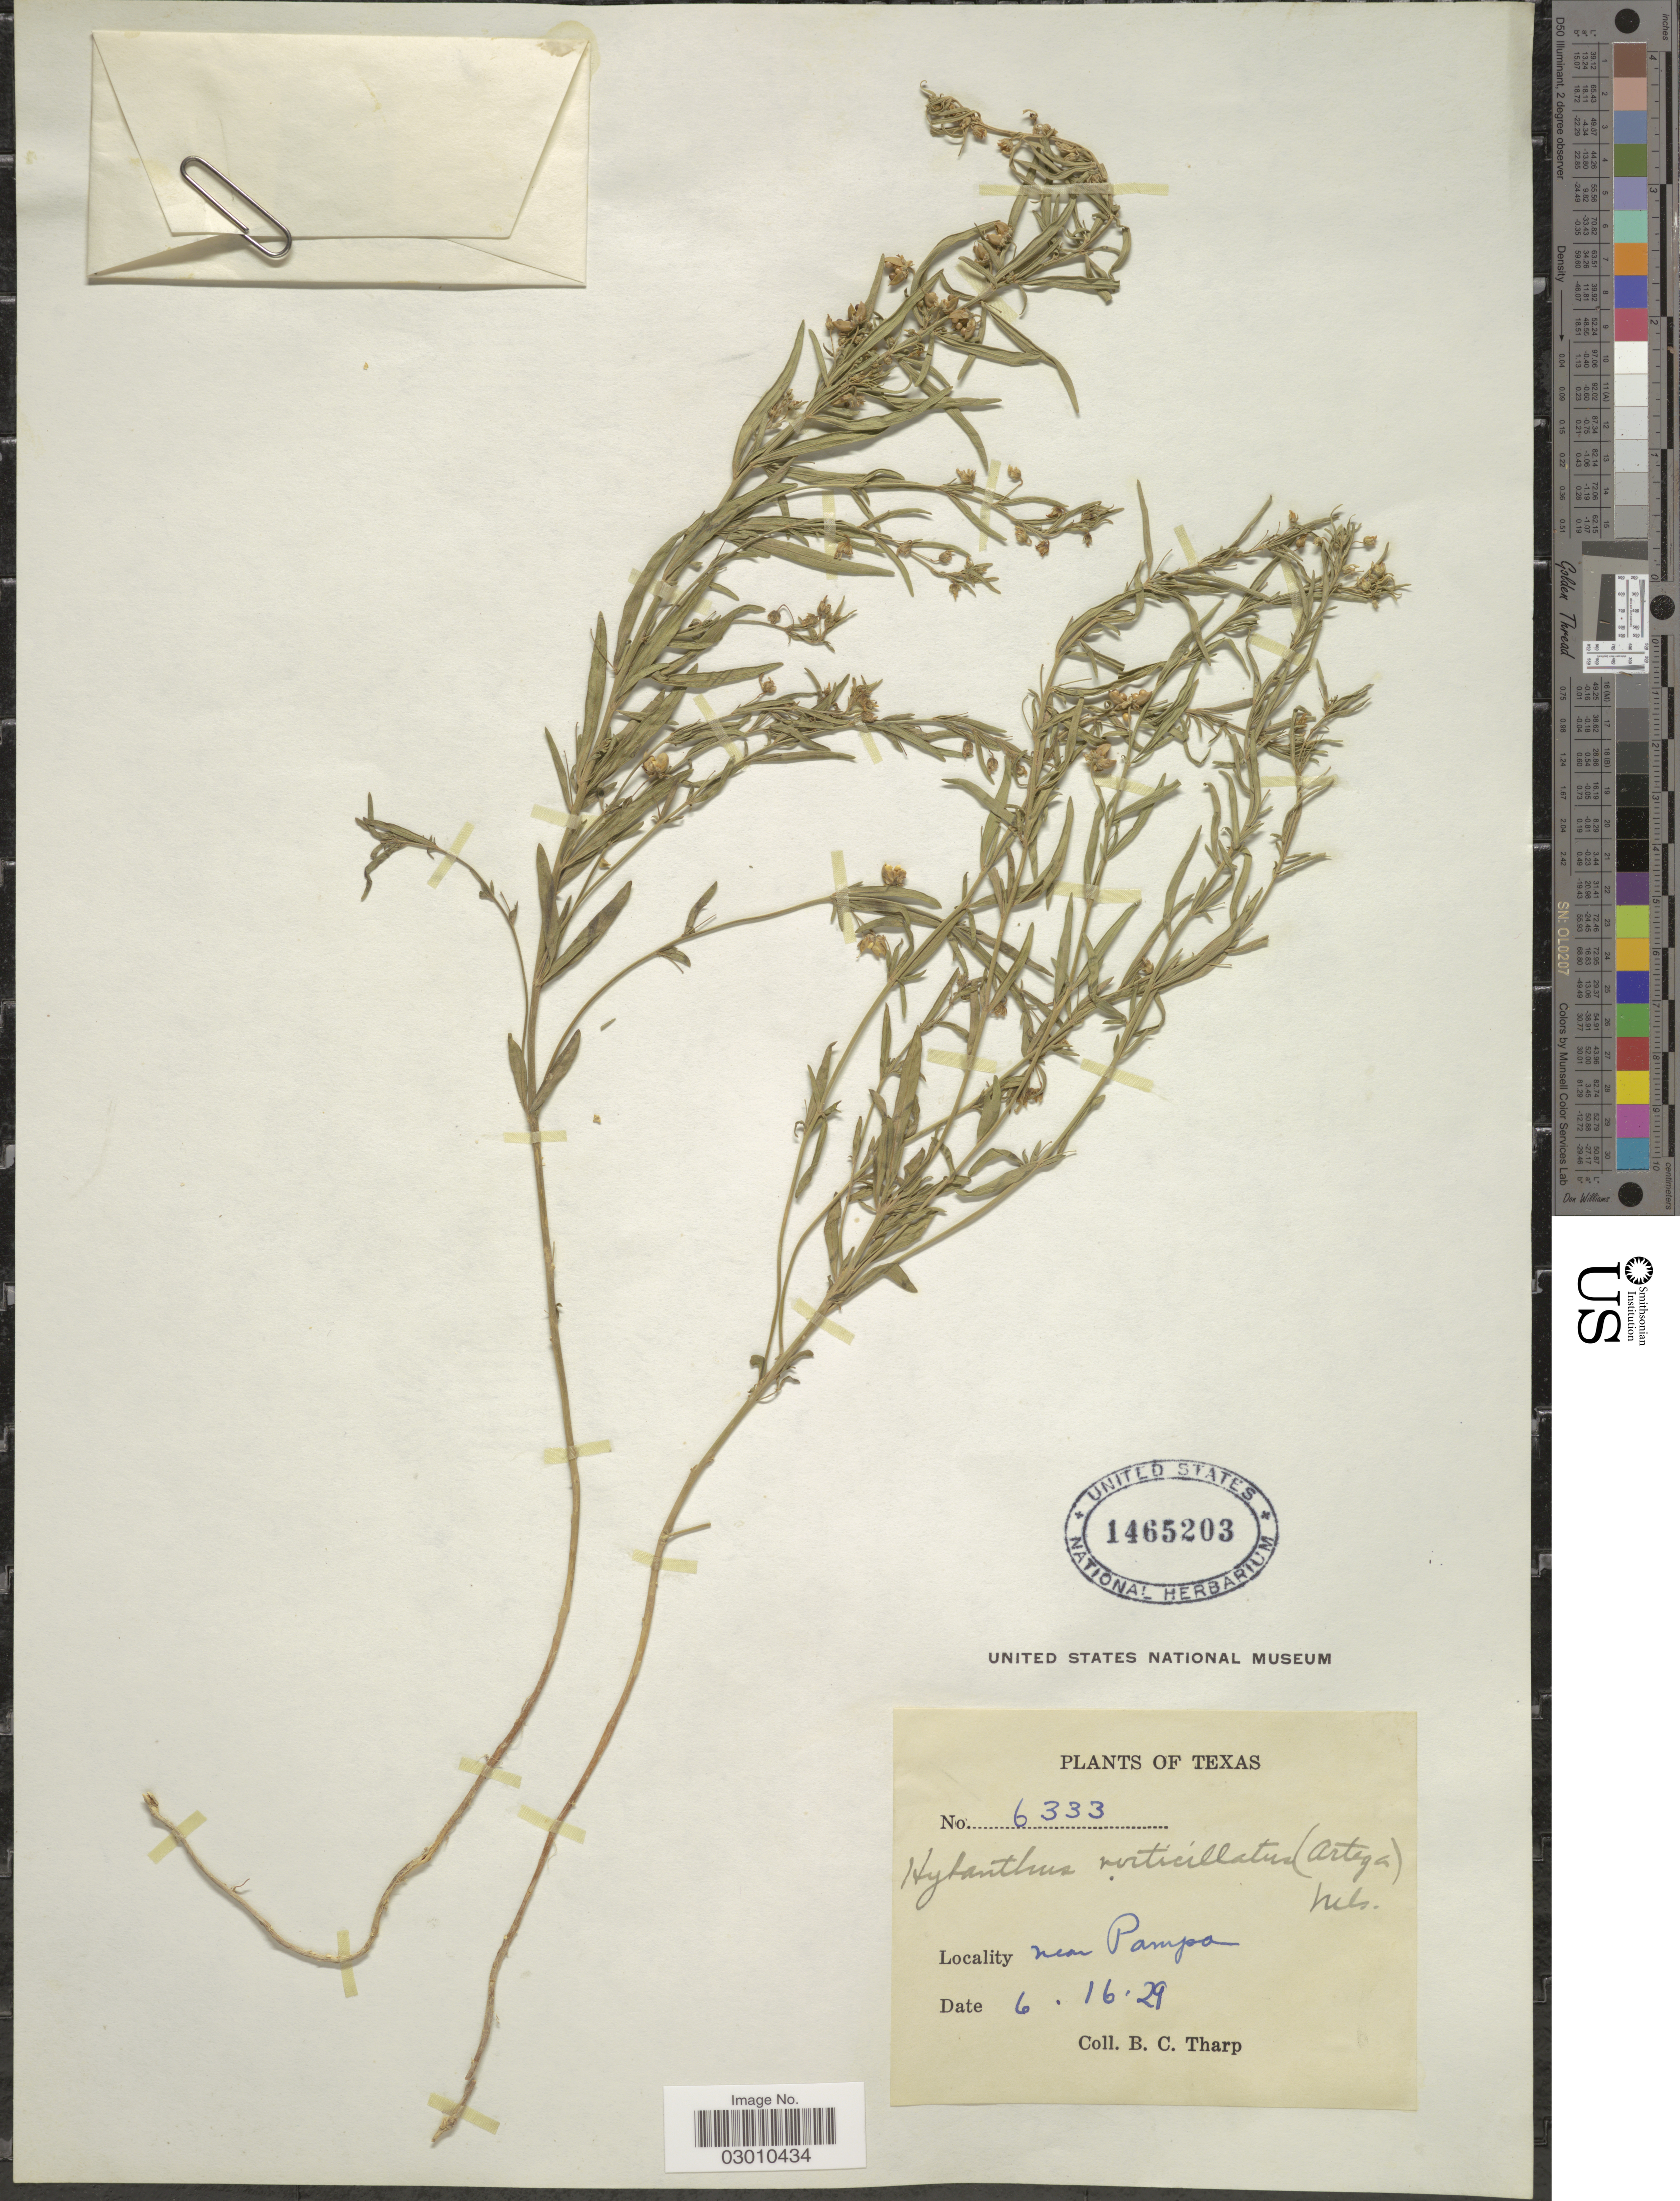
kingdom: Plantae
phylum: Tracheophyta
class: Magnoliopsida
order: Malpighiales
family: Violaceae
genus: Pombalia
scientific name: Pombalia verticillata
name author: (Ortega) Paula-Souza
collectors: B. C. Tharp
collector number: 6333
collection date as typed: Transcribed d/m/y: 16/6/29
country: United States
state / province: Texas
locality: Near Pampa.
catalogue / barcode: US 1465203